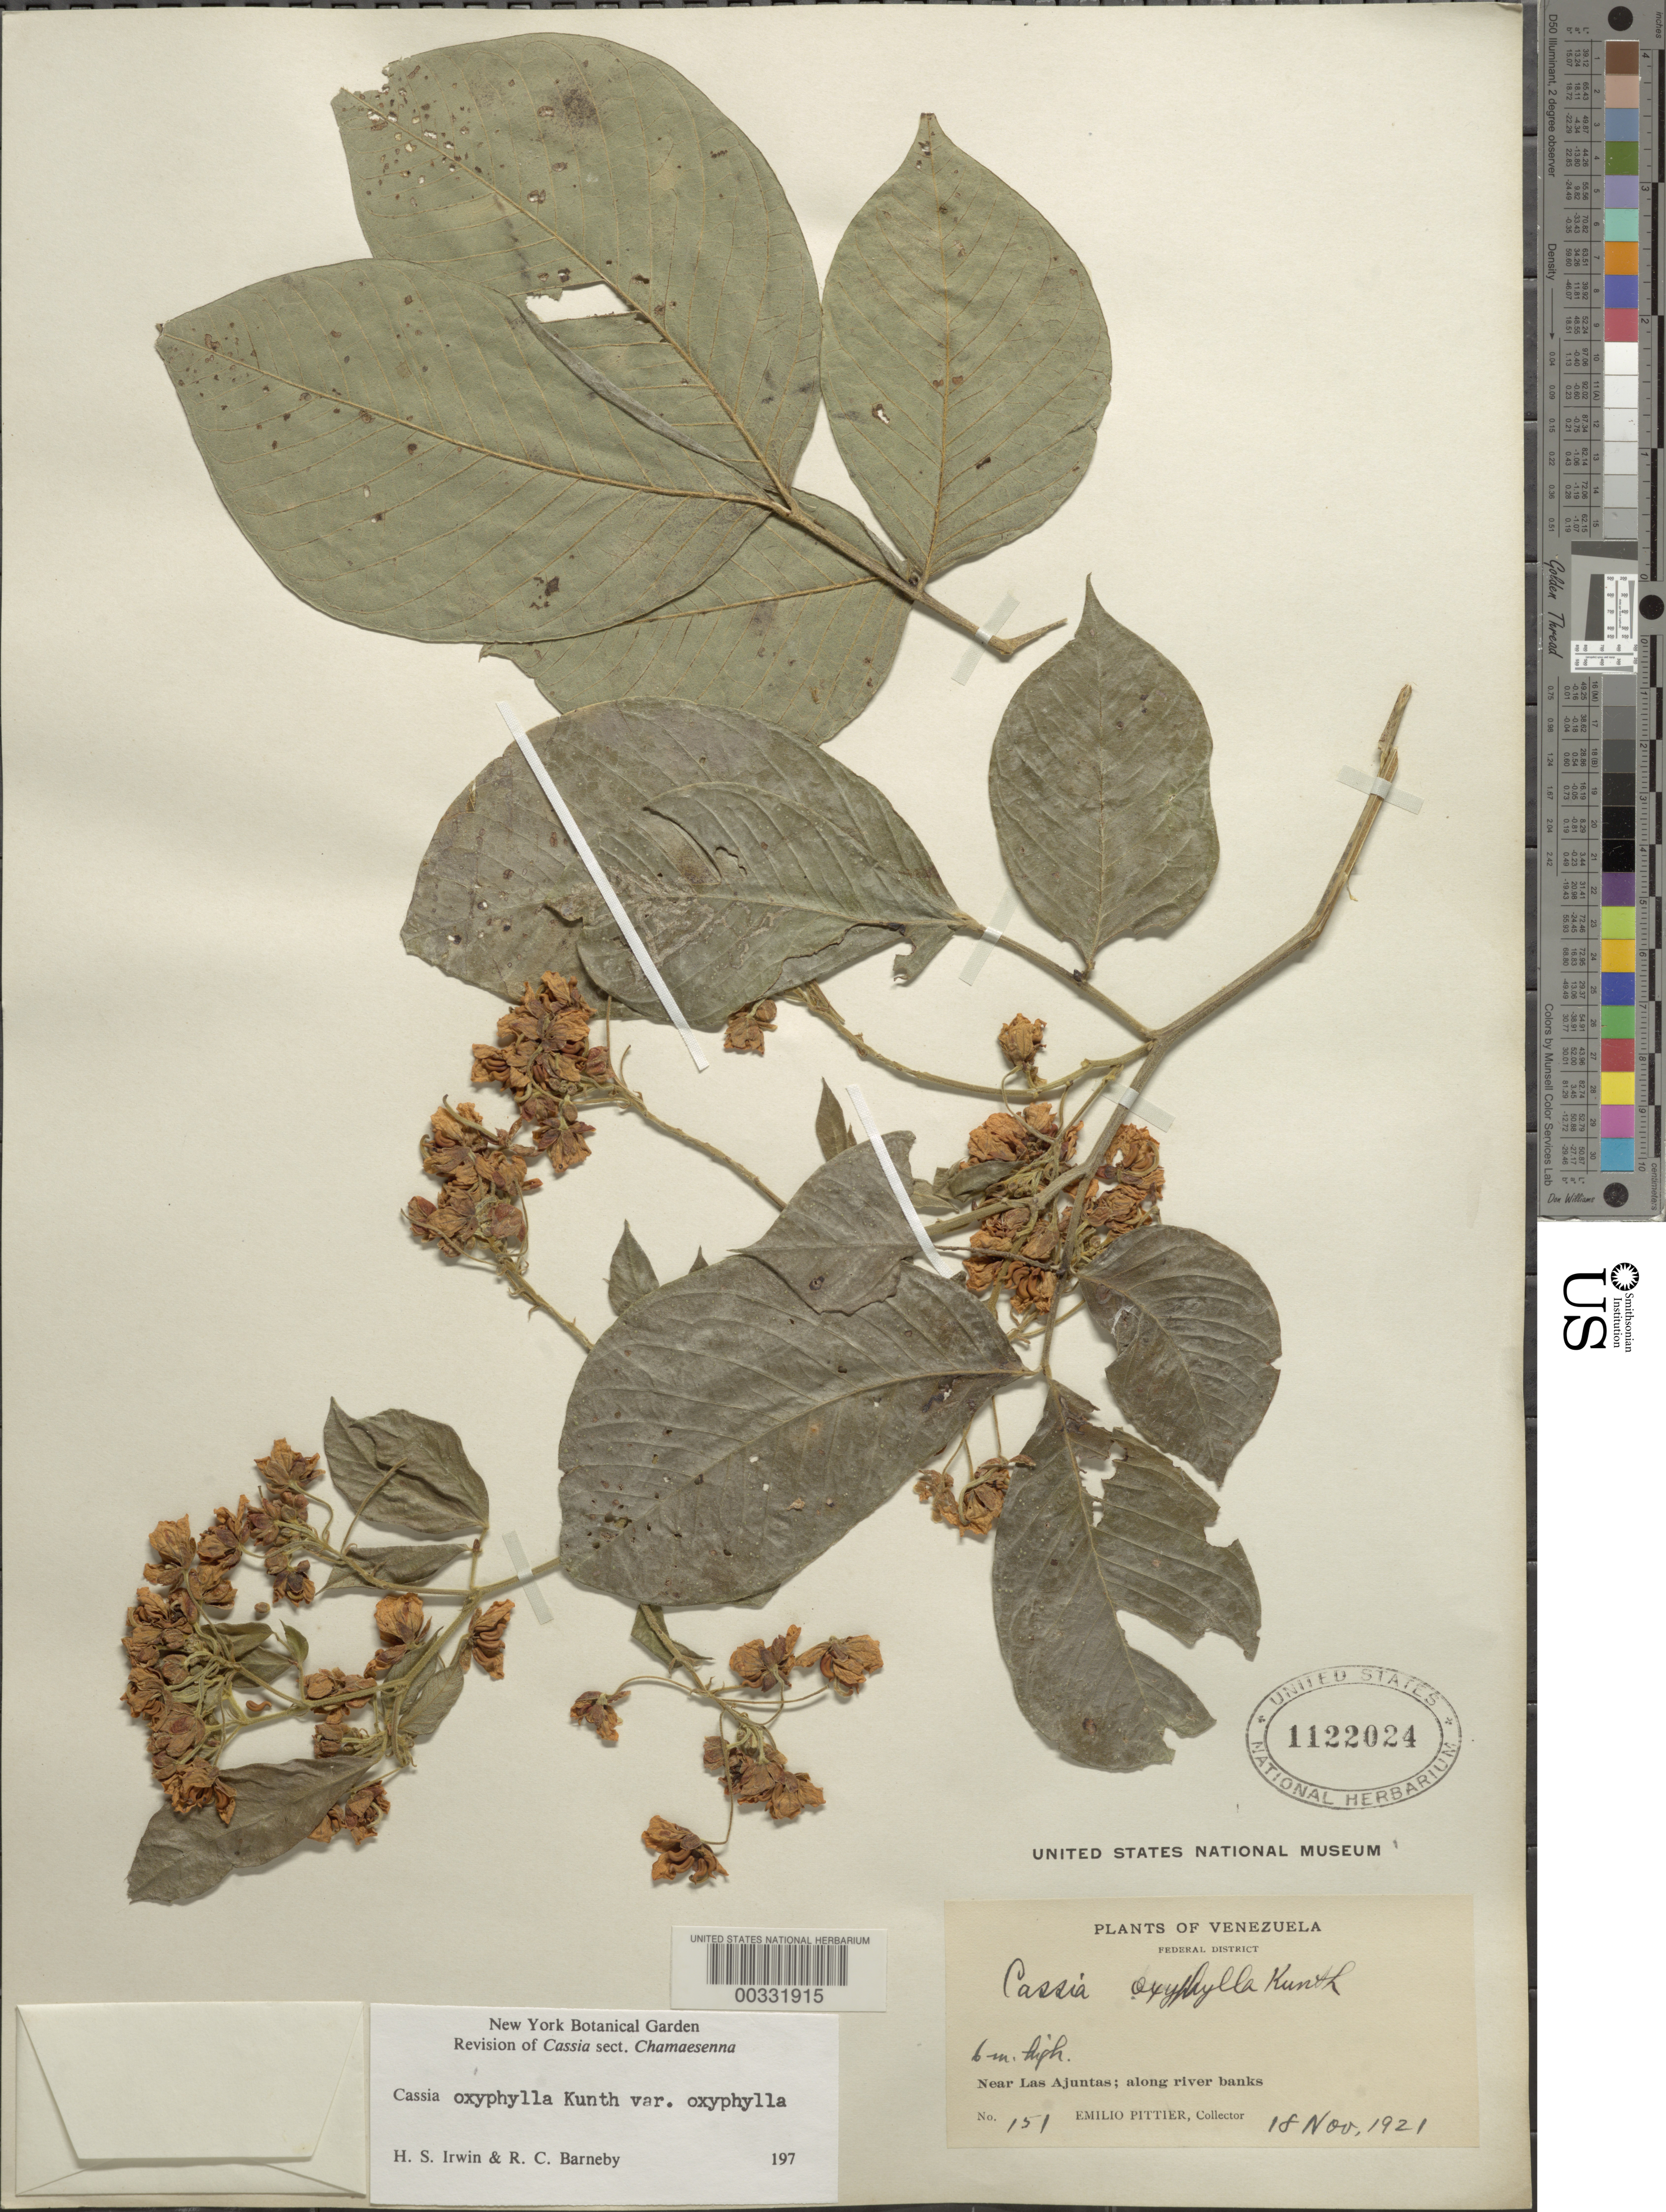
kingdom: Plantae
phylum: Tracheophyta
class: Magnoliopsida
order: Fabales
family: Fabaceae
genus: Senna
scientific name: Senna oxyphylla var. oxyphylla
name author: (Kunth) H.S. Irwin & Barneby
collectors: E. Pittier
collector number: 151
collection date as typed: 18 Nov 1921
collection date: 1921-11-18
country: Venezuela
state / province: Distrito Federal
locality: Near las ajuntas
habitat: Along river banks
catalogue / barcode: US 1122024